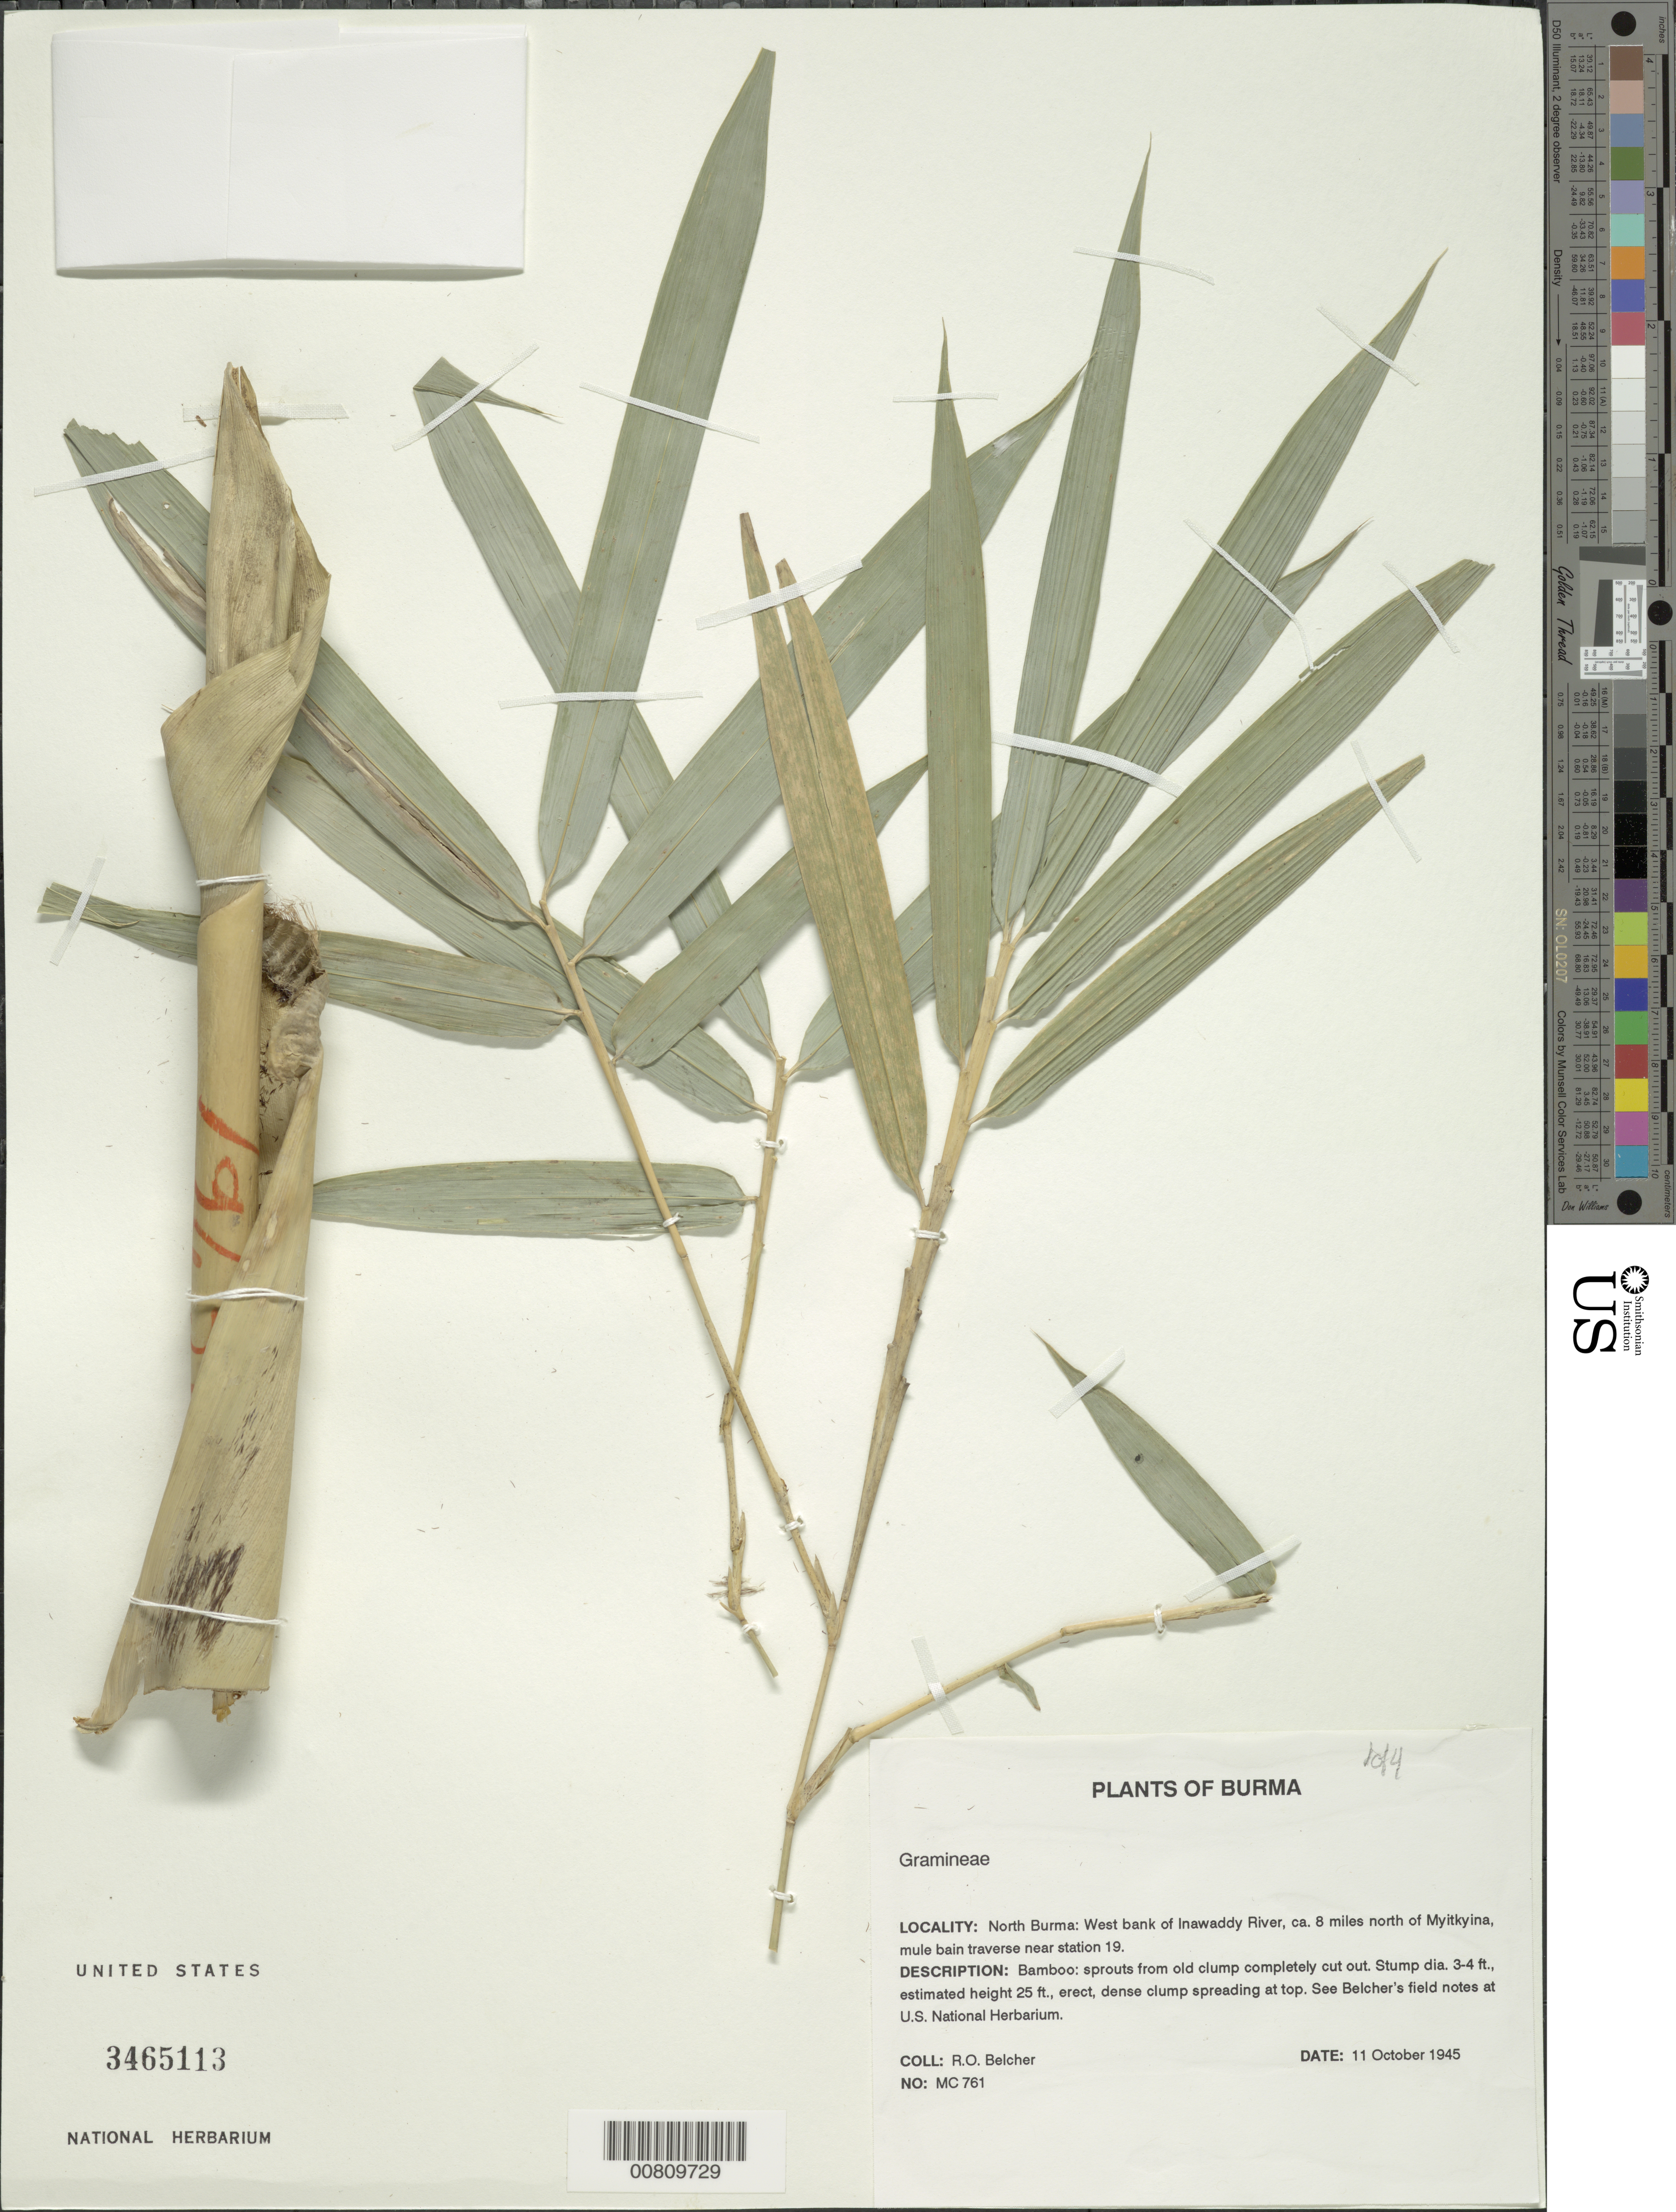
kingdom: Plantae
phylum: Tracheophyta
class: Liliopsida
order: Poales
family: Poaceae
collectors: R. Belcher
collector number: MC 761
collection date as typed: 11 Oct 1945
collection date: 1945-10-11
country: Myanmar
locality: North Burma, W bank of Inawaddy River, N of Myitkyina Mule bain traverse near Station 19.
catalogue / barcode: US 3465113